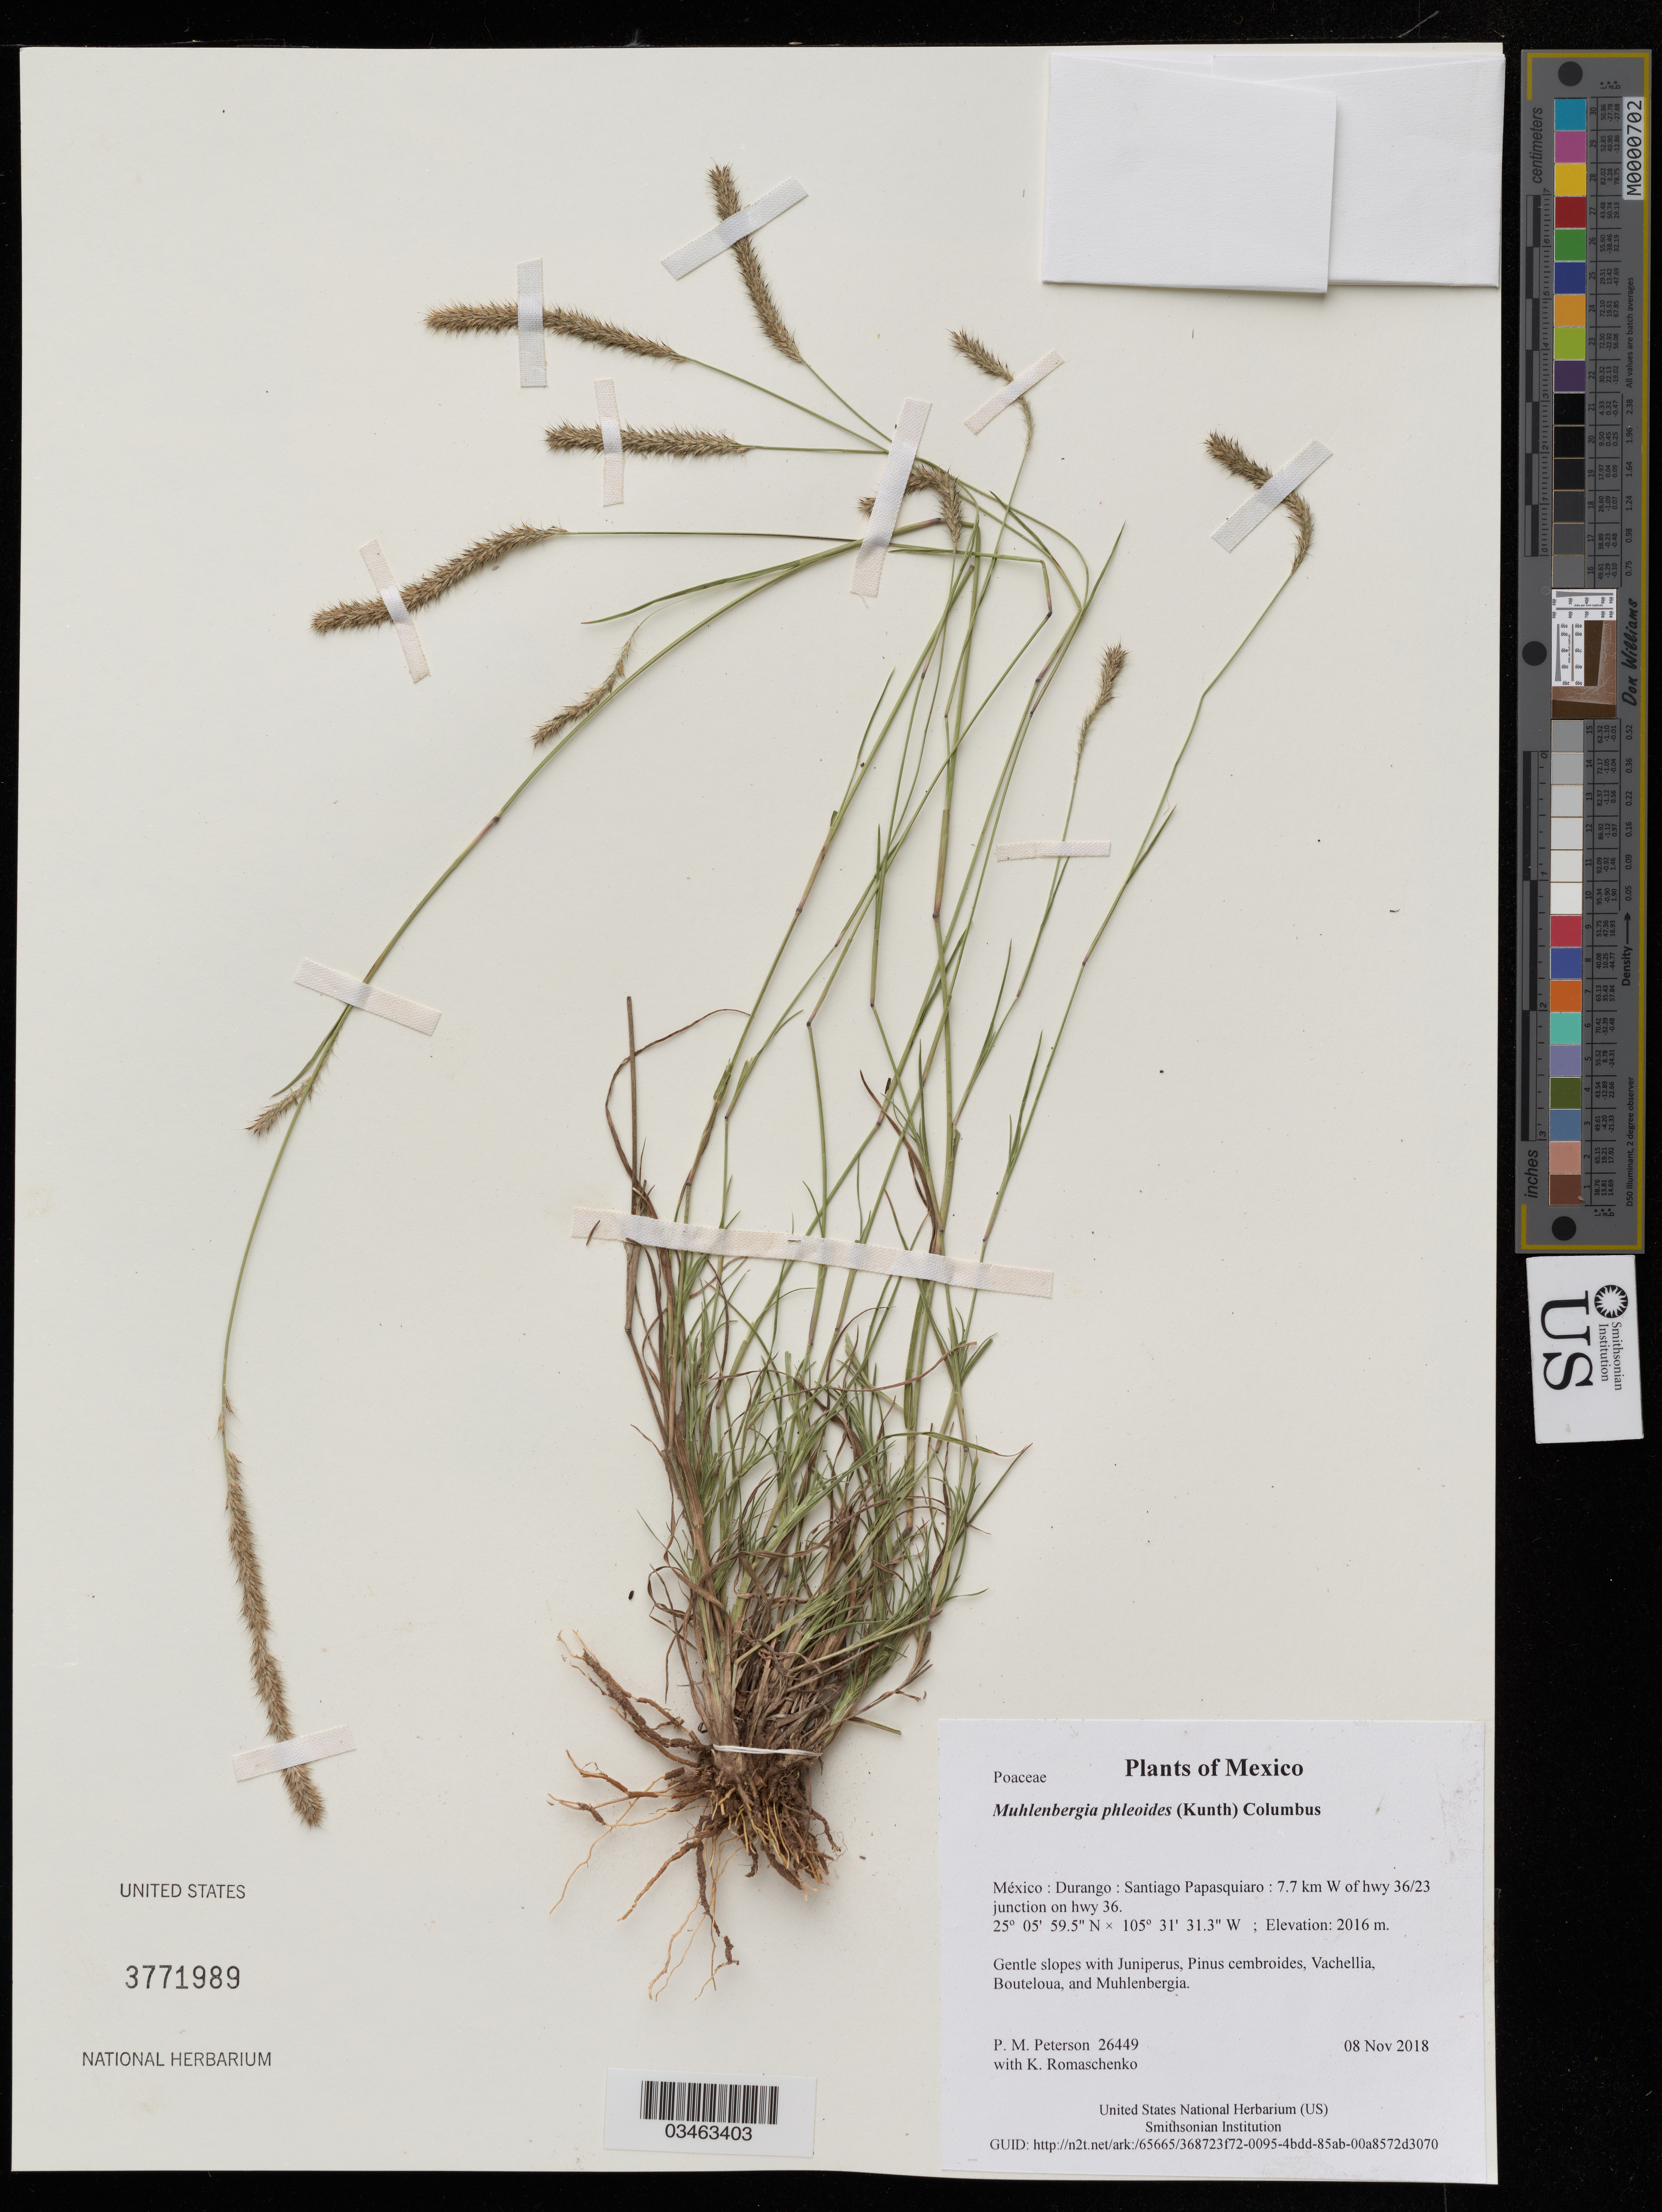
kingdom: Plantae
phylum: Tracheophyta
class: Liliopsida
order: Poales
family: Poaceae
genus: Muhlenbergia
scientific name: Muhlenbergia phleoides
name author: (Kunth) Columbus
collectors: P. M. Peterson & K. Romaschenko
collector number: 26449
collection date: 2018-11-08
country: México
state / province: Durango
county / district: Santiago Papasquiaro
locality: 7.7 km W of hwy 36/23 junction on hwy 36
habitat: Gentle slopes with Juniperus, Pinus cembroides, Vachellia, Bouteloua, and Muhlenbergia.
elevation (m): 2016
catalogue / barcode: US 3771989